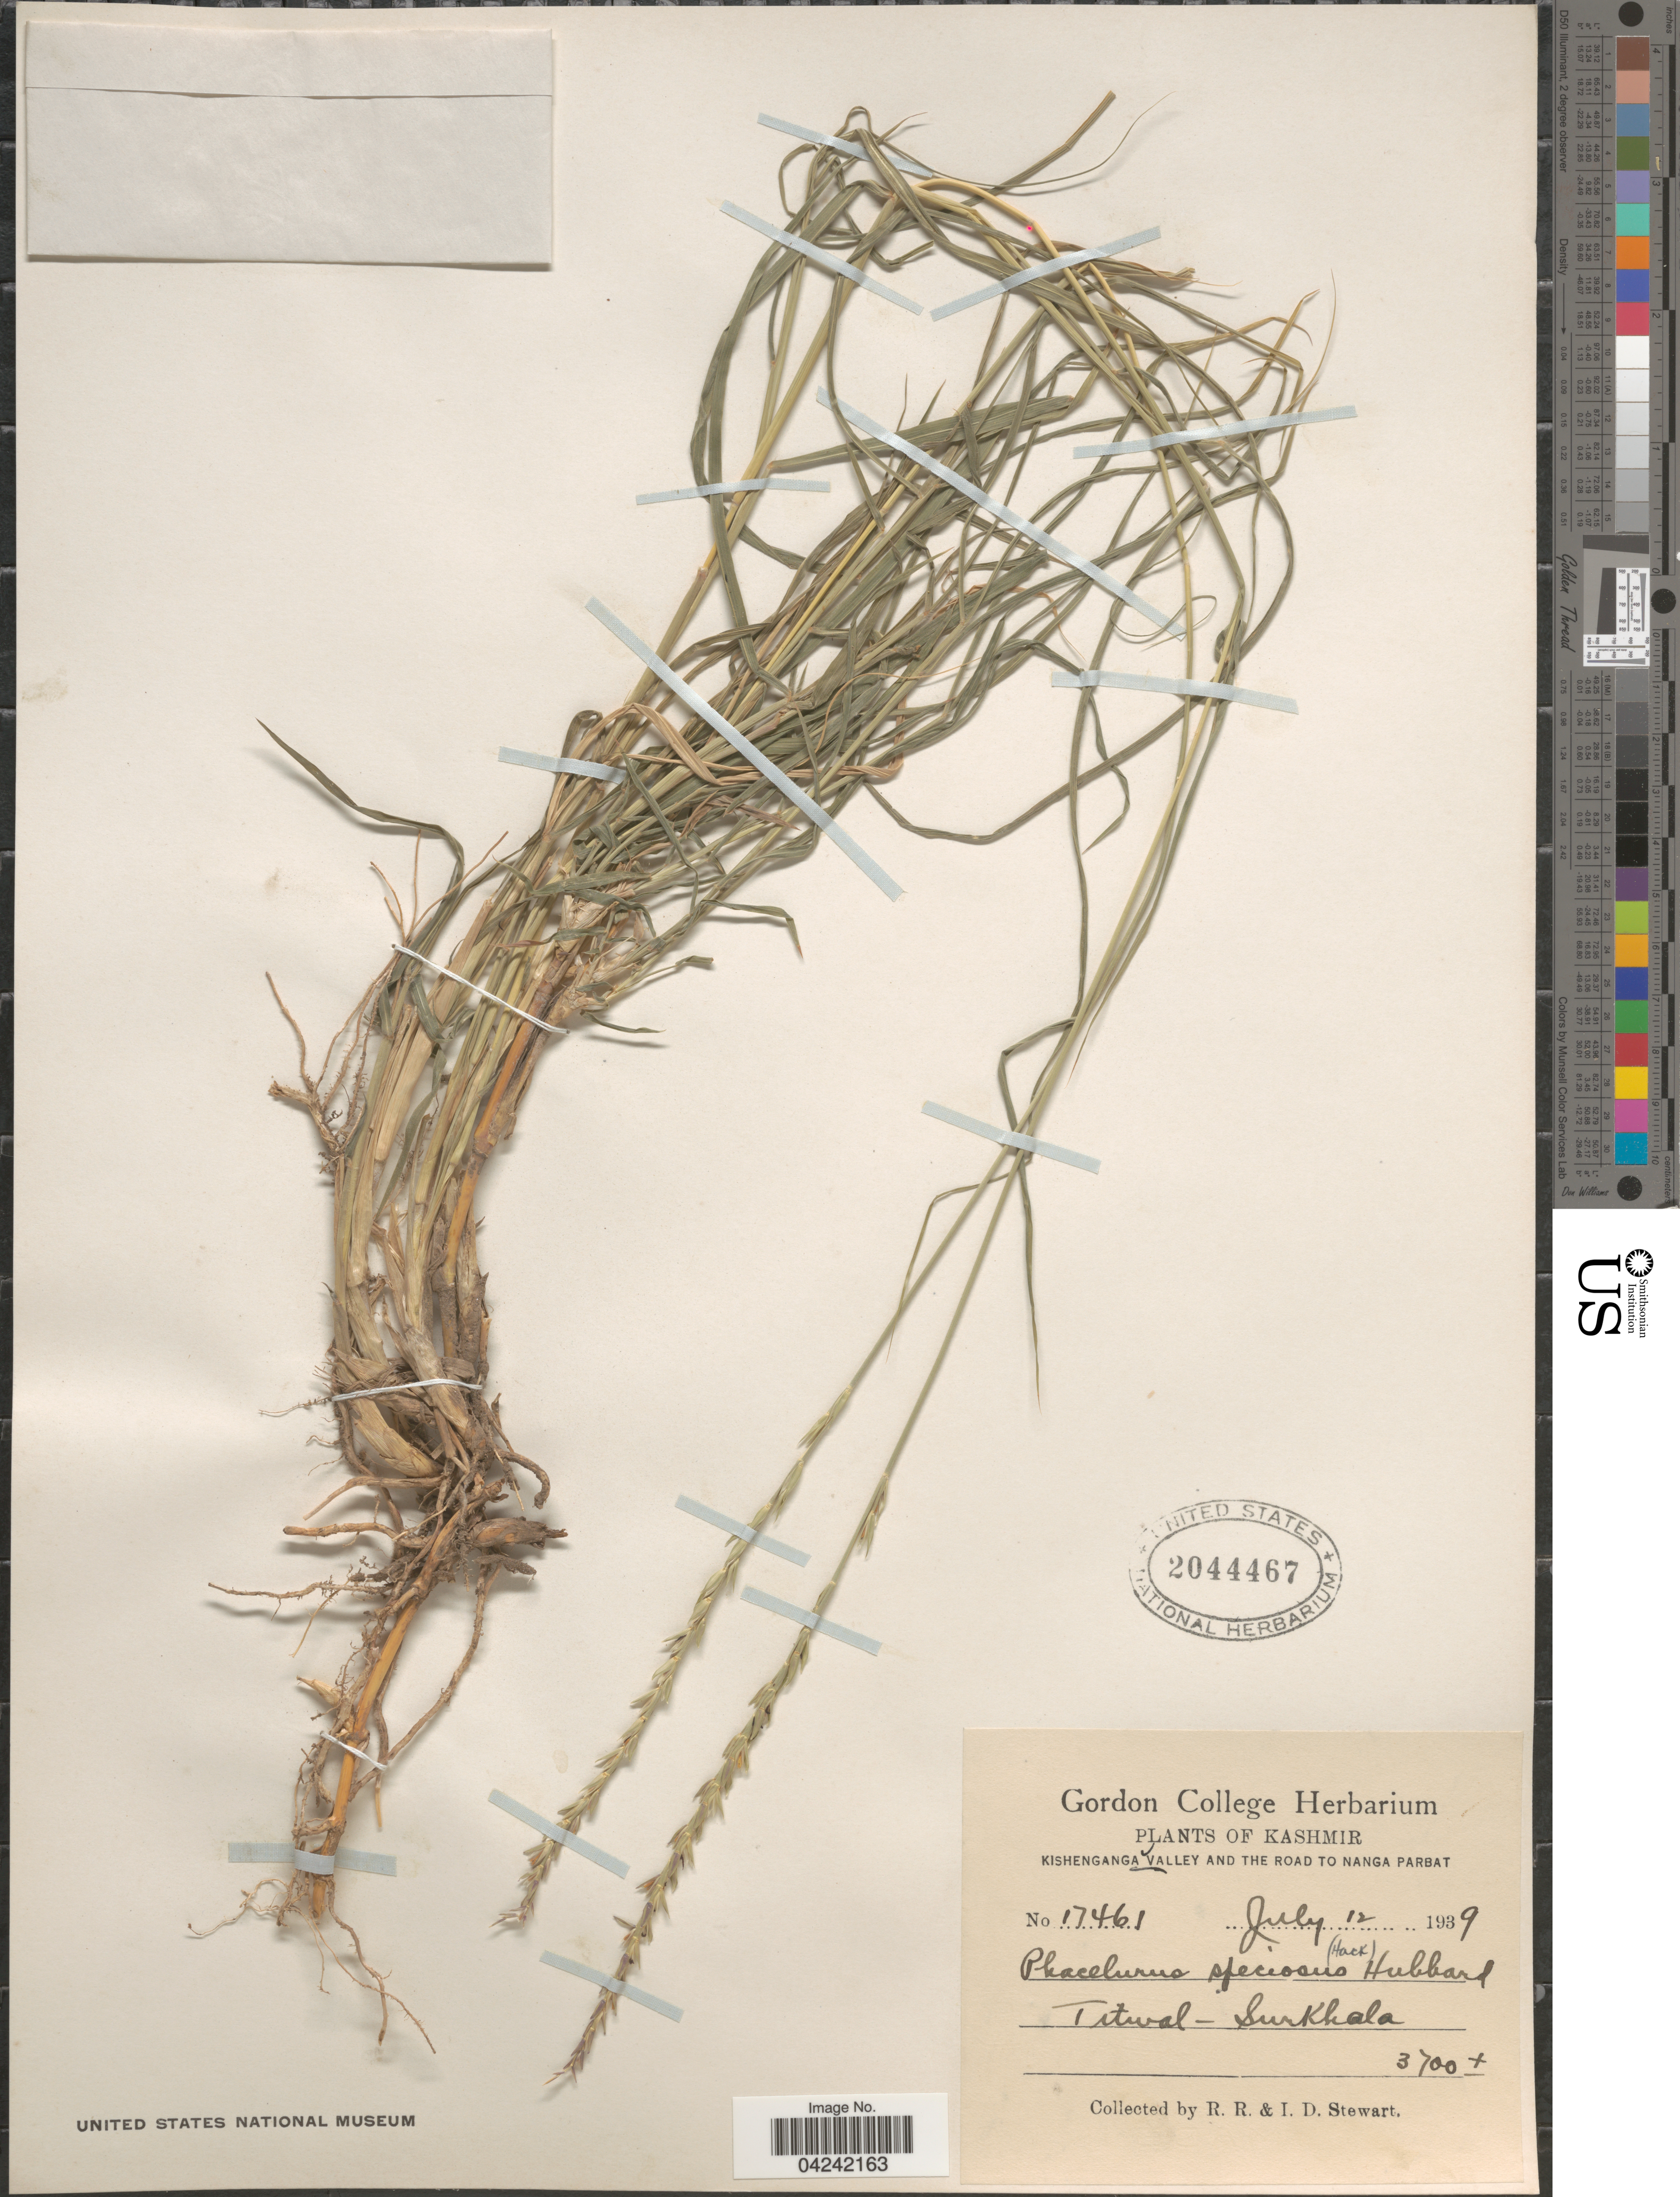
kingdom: Plantae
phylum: Tracheophyta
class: Liliopsida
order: Poales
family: Poaceae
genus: Phacelurus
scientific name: Phacelurus speciosus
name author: (Steud.) C. E. Hubb.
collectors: R. Stewart & I. Stewart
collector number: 17461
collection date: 1939-07-12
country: India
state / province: Jammu and Kashmir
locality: Kashmir. Kishenganga Valley And The Road To Nanga Parbat. Titwal - Surkhala.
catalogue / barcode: US 2044467